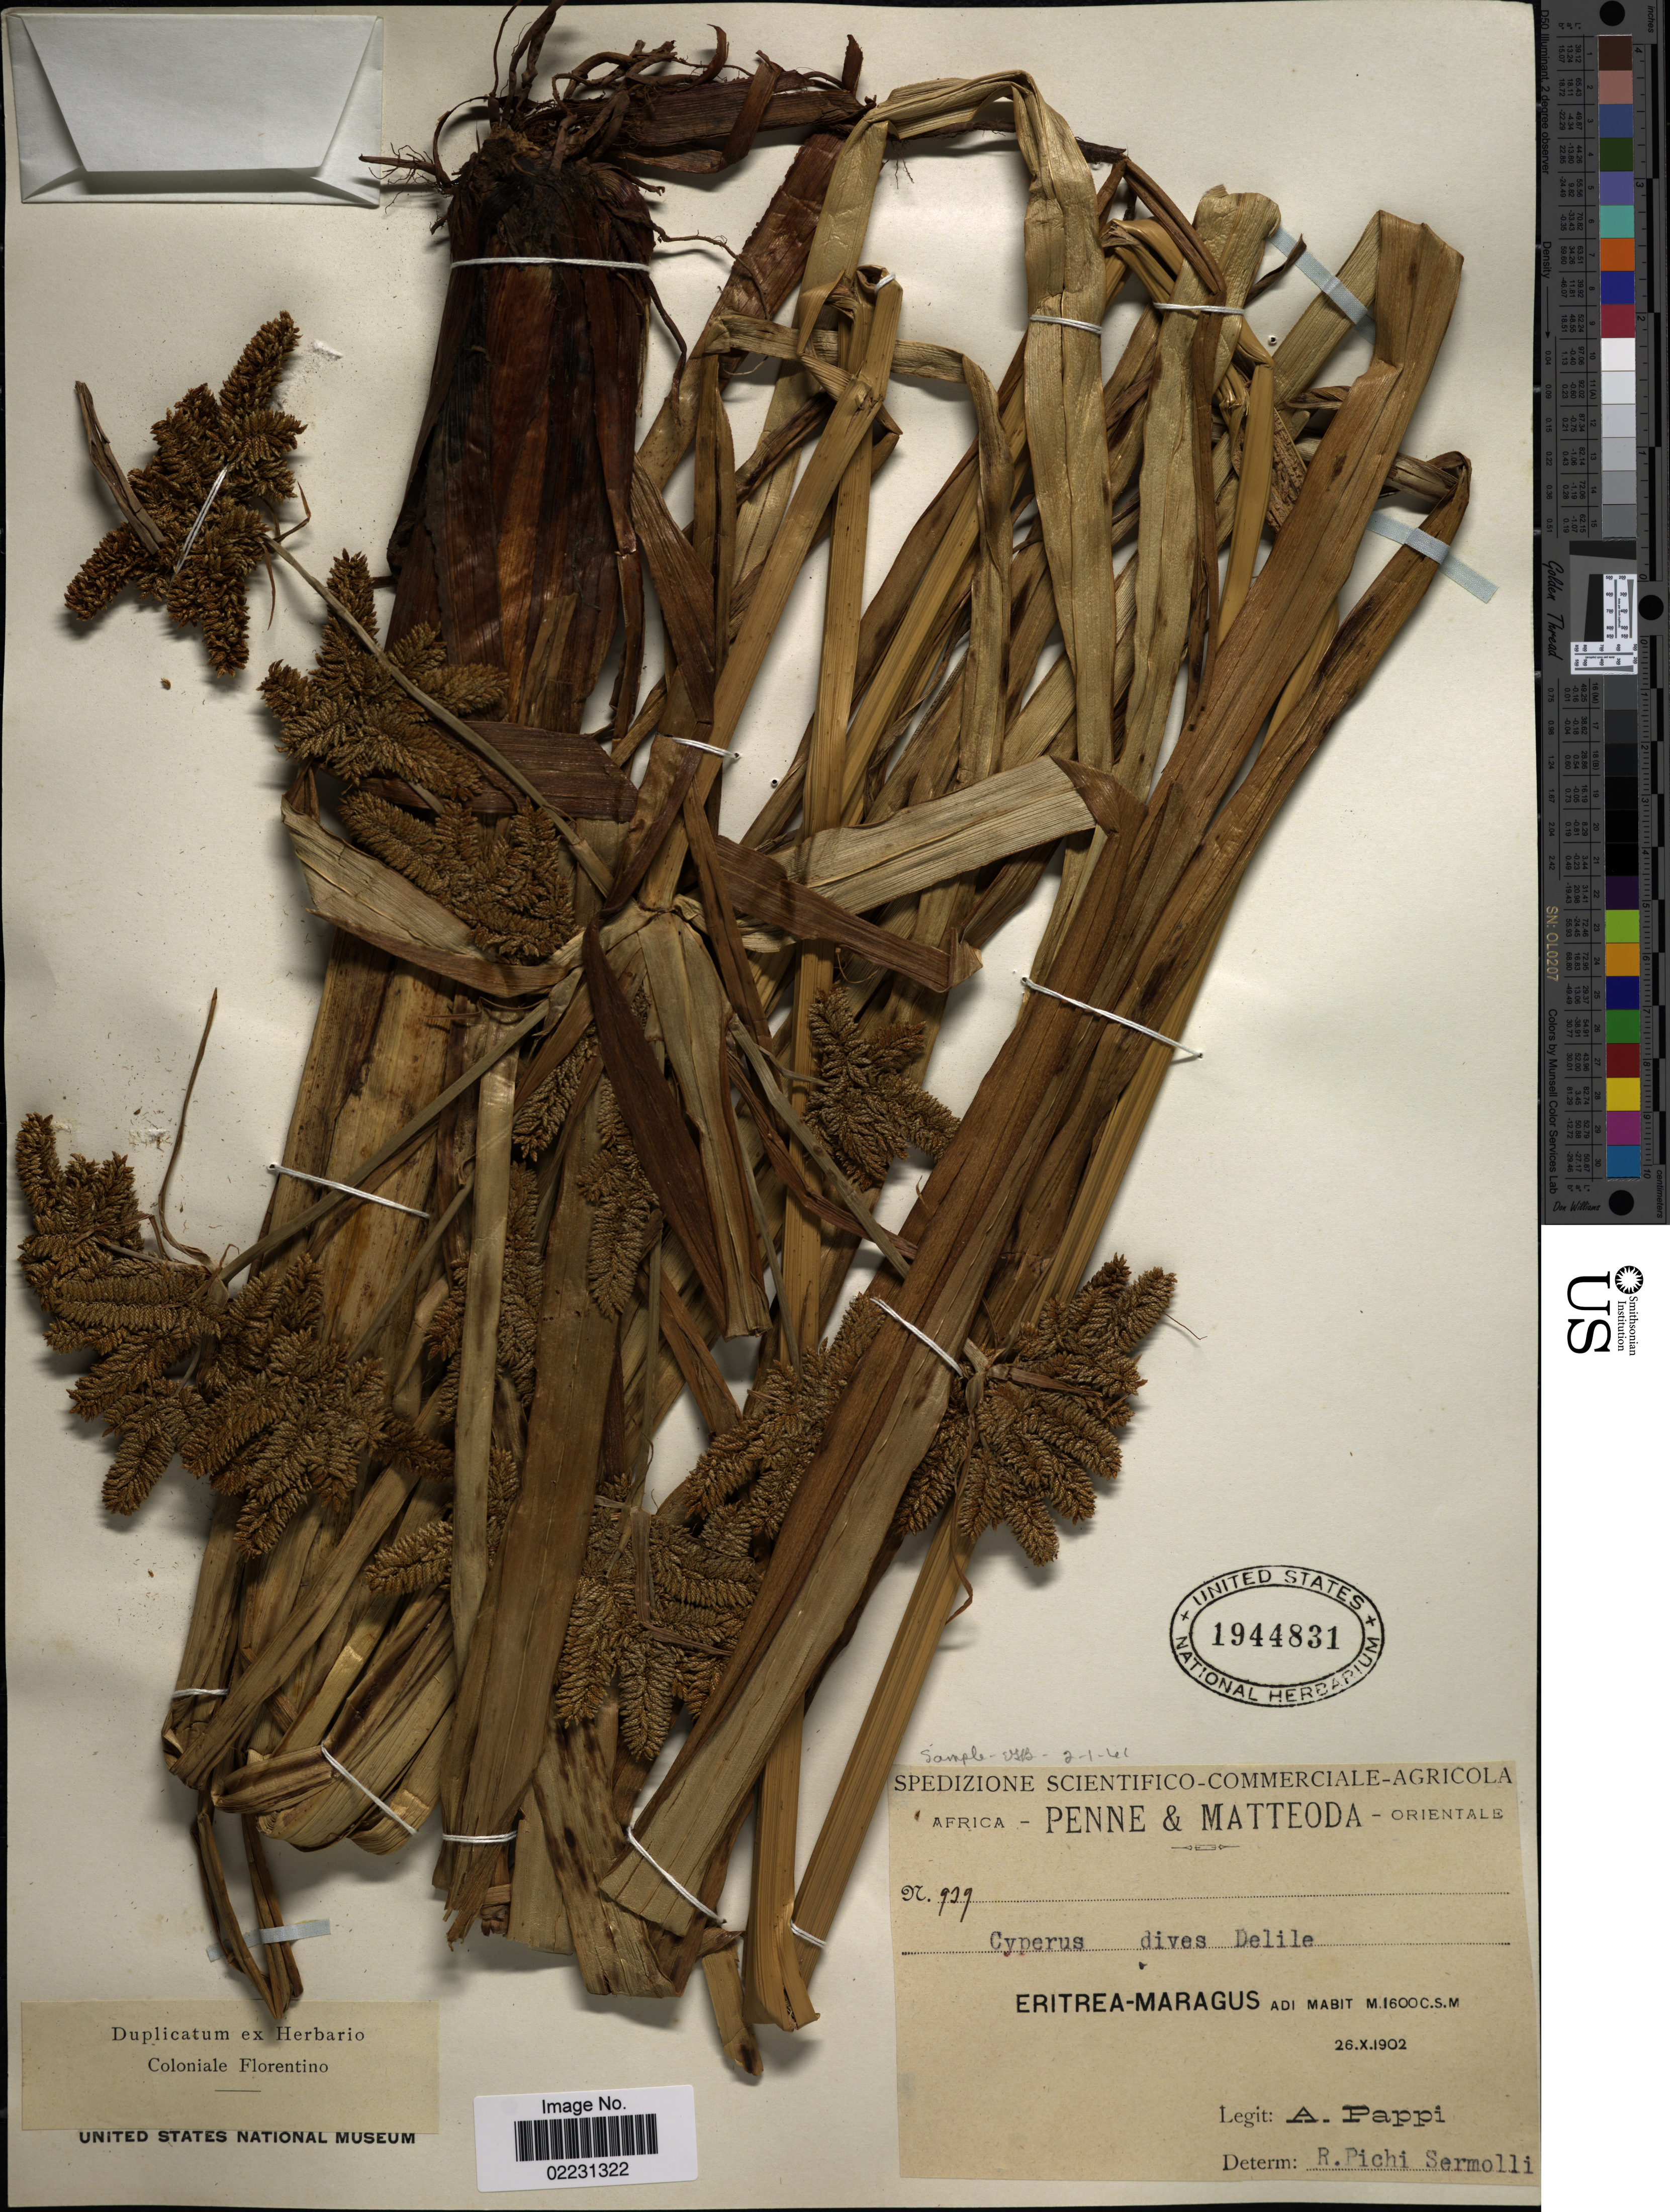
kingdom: Plantae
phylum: Tracheophyta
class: Liliopsida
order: Poales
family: Cyperaceae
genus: Cyperus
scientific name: Cyperus dives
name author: Delile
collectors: A. Pappi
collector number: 939*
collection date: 1902-10-26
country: Eritrea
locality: Eritrea-Maragus adi Mabit. Penne & Matteoda Orientale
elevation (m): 1600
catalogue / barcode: US 1944831